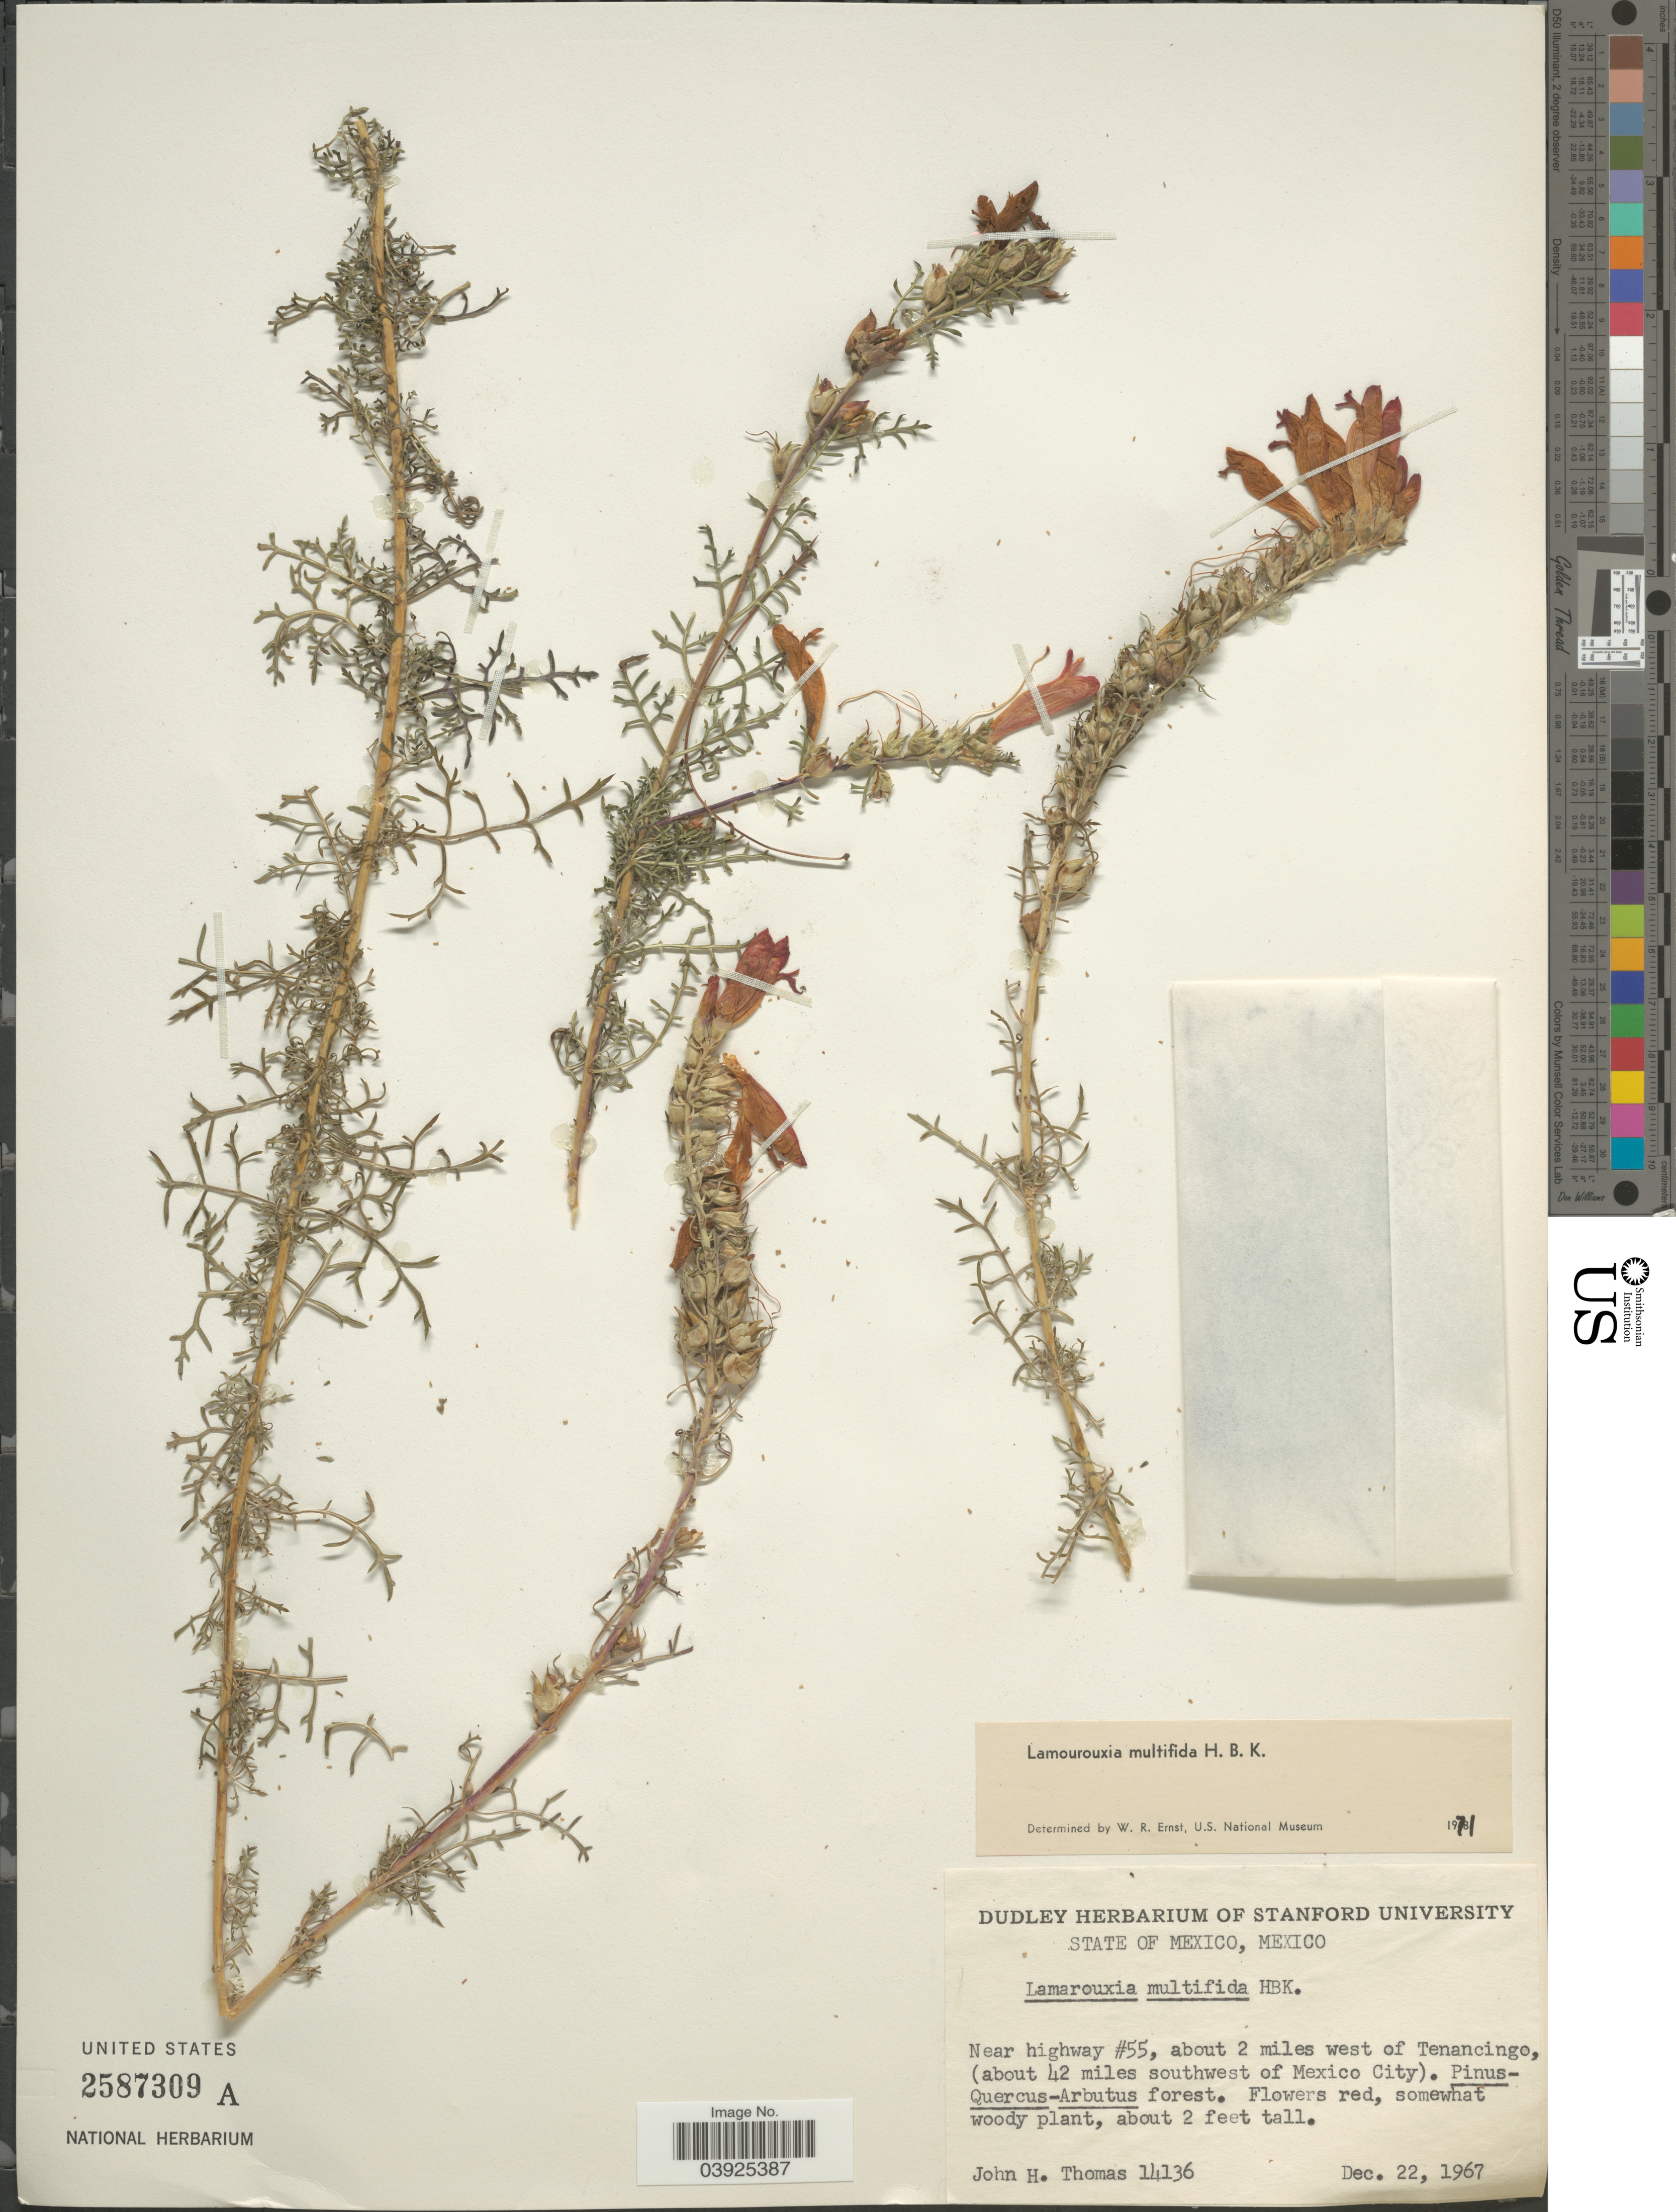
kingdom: Plantae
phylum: Tracheophyta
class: Magnoliopsida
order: Lamiales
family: Orobanchaceae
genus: Lamourouxia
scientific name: Lamourouxia multifida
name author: Kunth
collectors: J. H. Thomas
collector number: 14136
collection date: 1967-12-22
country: Mexico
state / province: México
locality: Near highway #55, about 2 miles west of Tenancingo, (about 42 miles southwest of Mexico City).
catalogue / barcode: US 2587309A